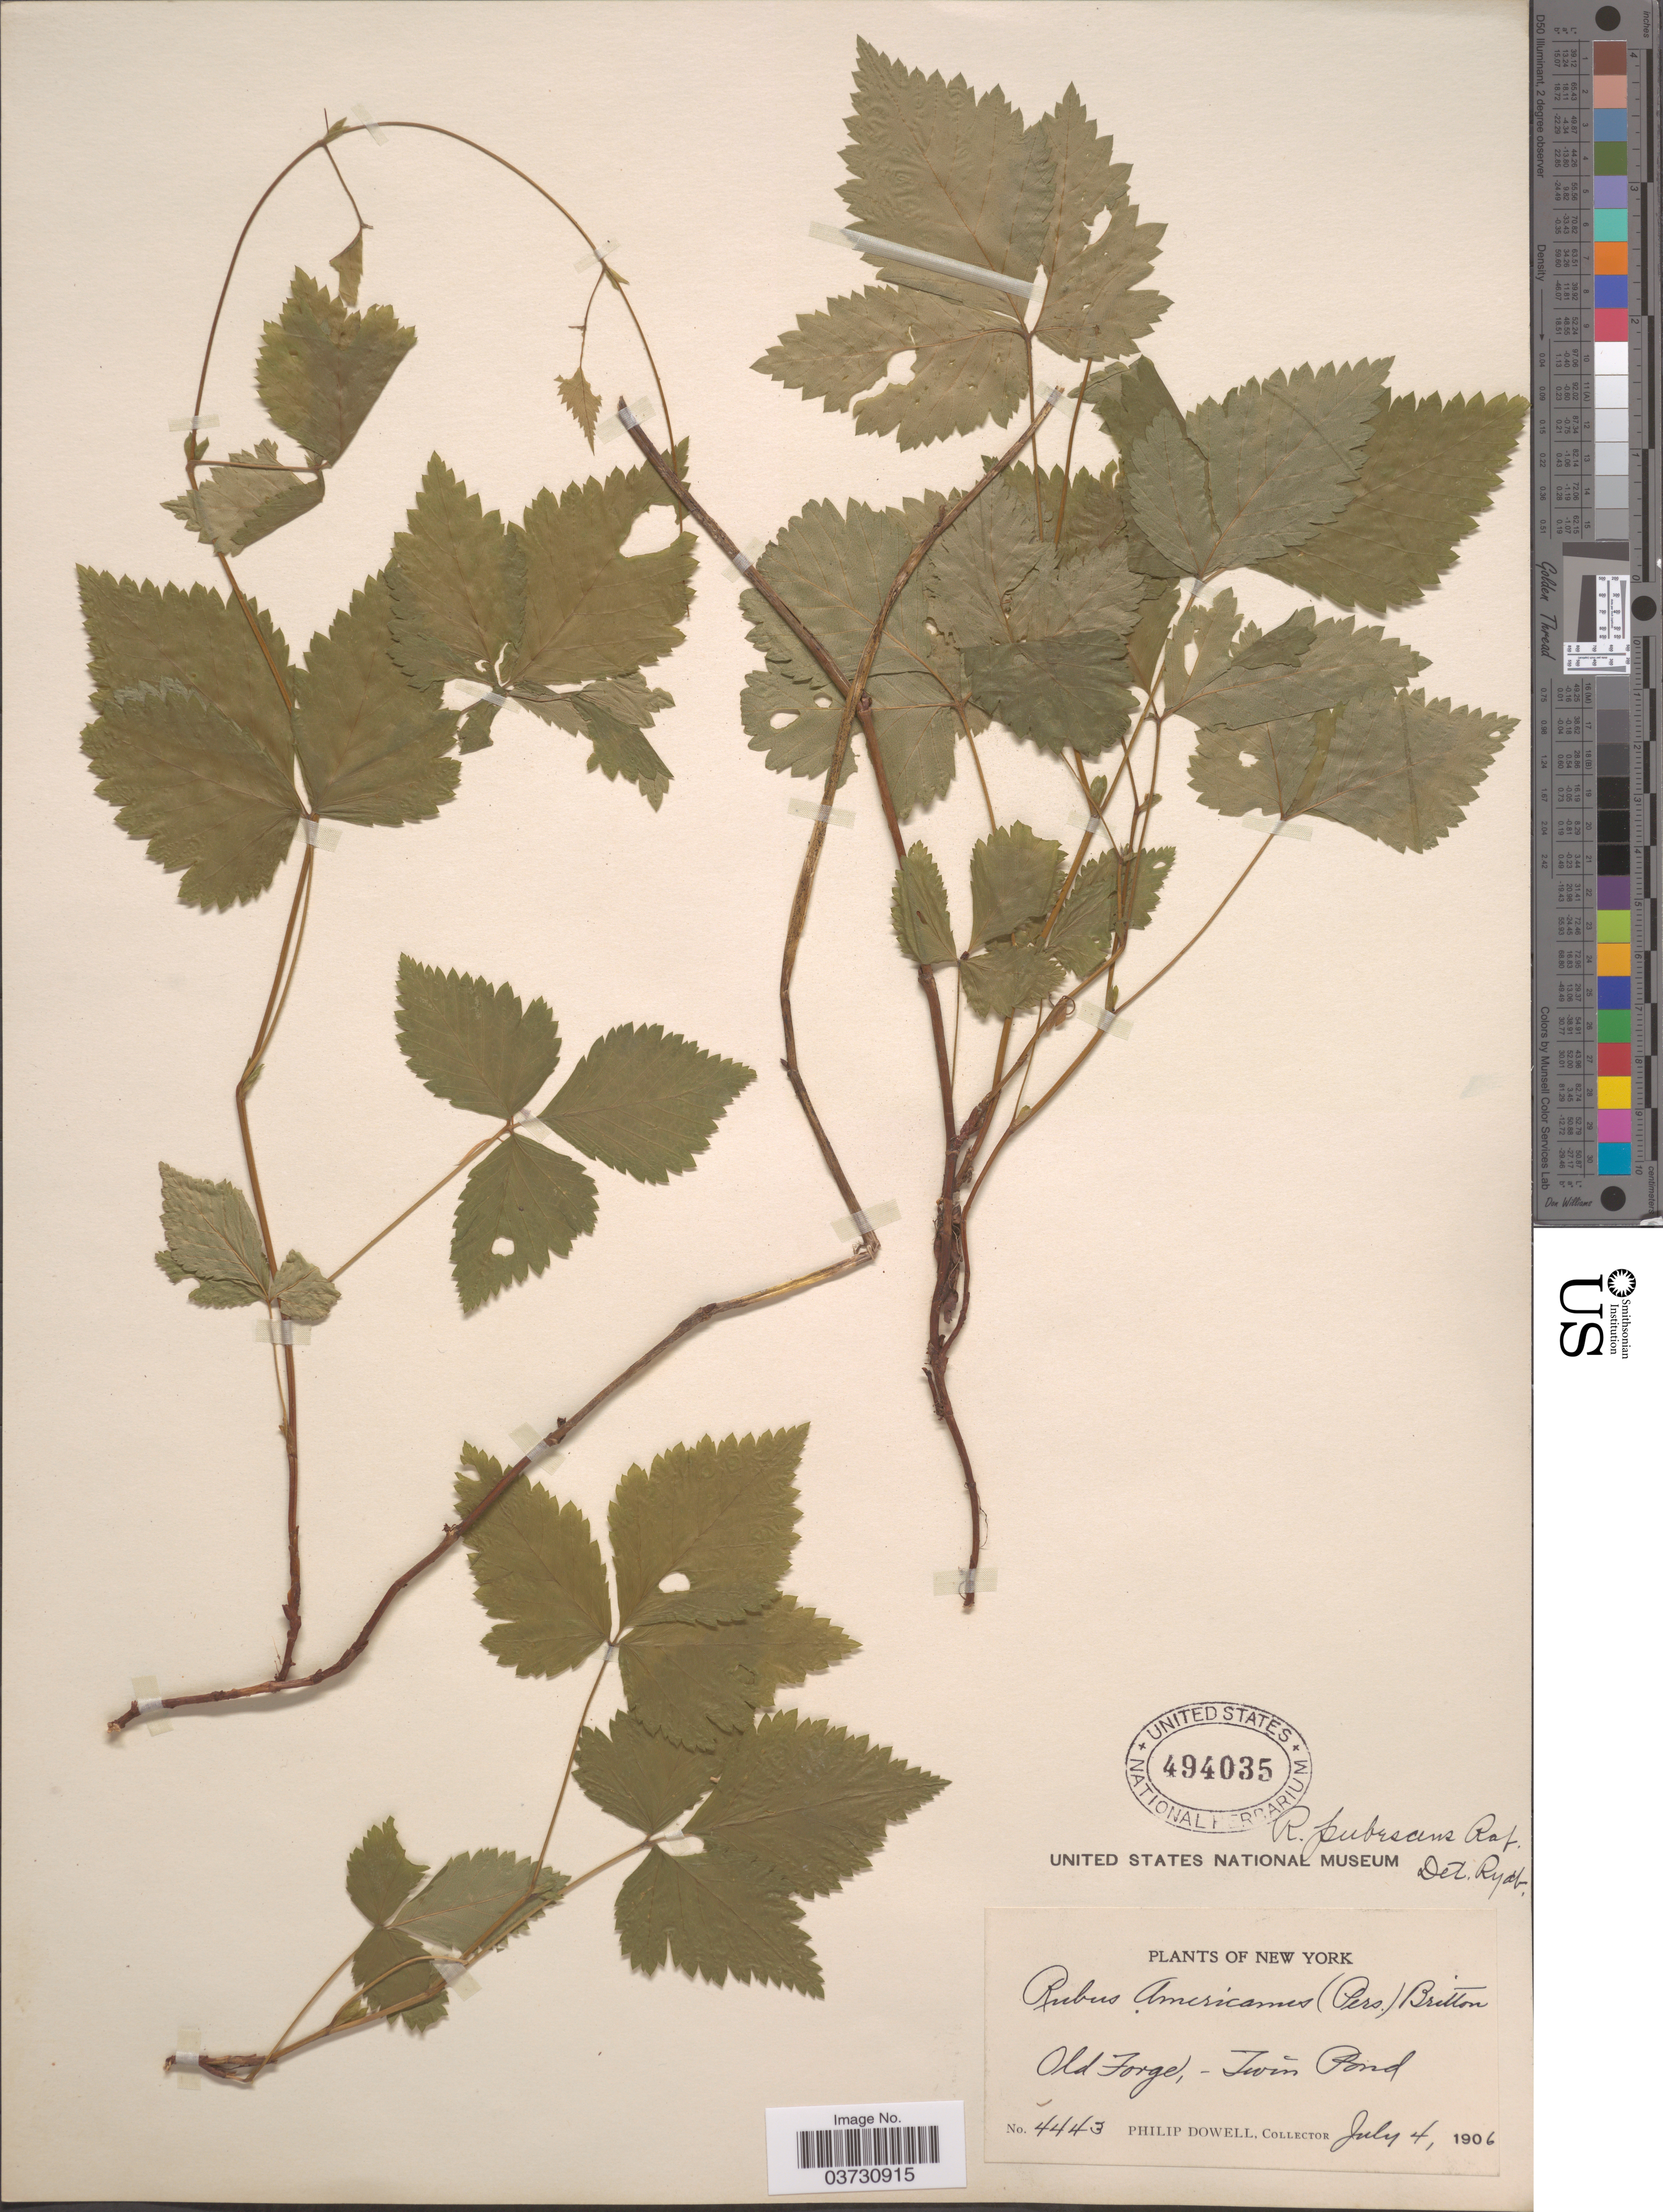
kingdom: Plantae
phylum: Tracheophyta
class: Magnoliopsida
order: Rosales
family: Rosaceae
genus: Rubus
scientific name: Rubus pubescens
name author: Raf.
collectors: P. Dowell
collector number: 4443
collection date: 1906-07-04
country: United States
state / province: New York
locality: Old Forge, - Twin Pond.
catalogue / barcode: US 494035